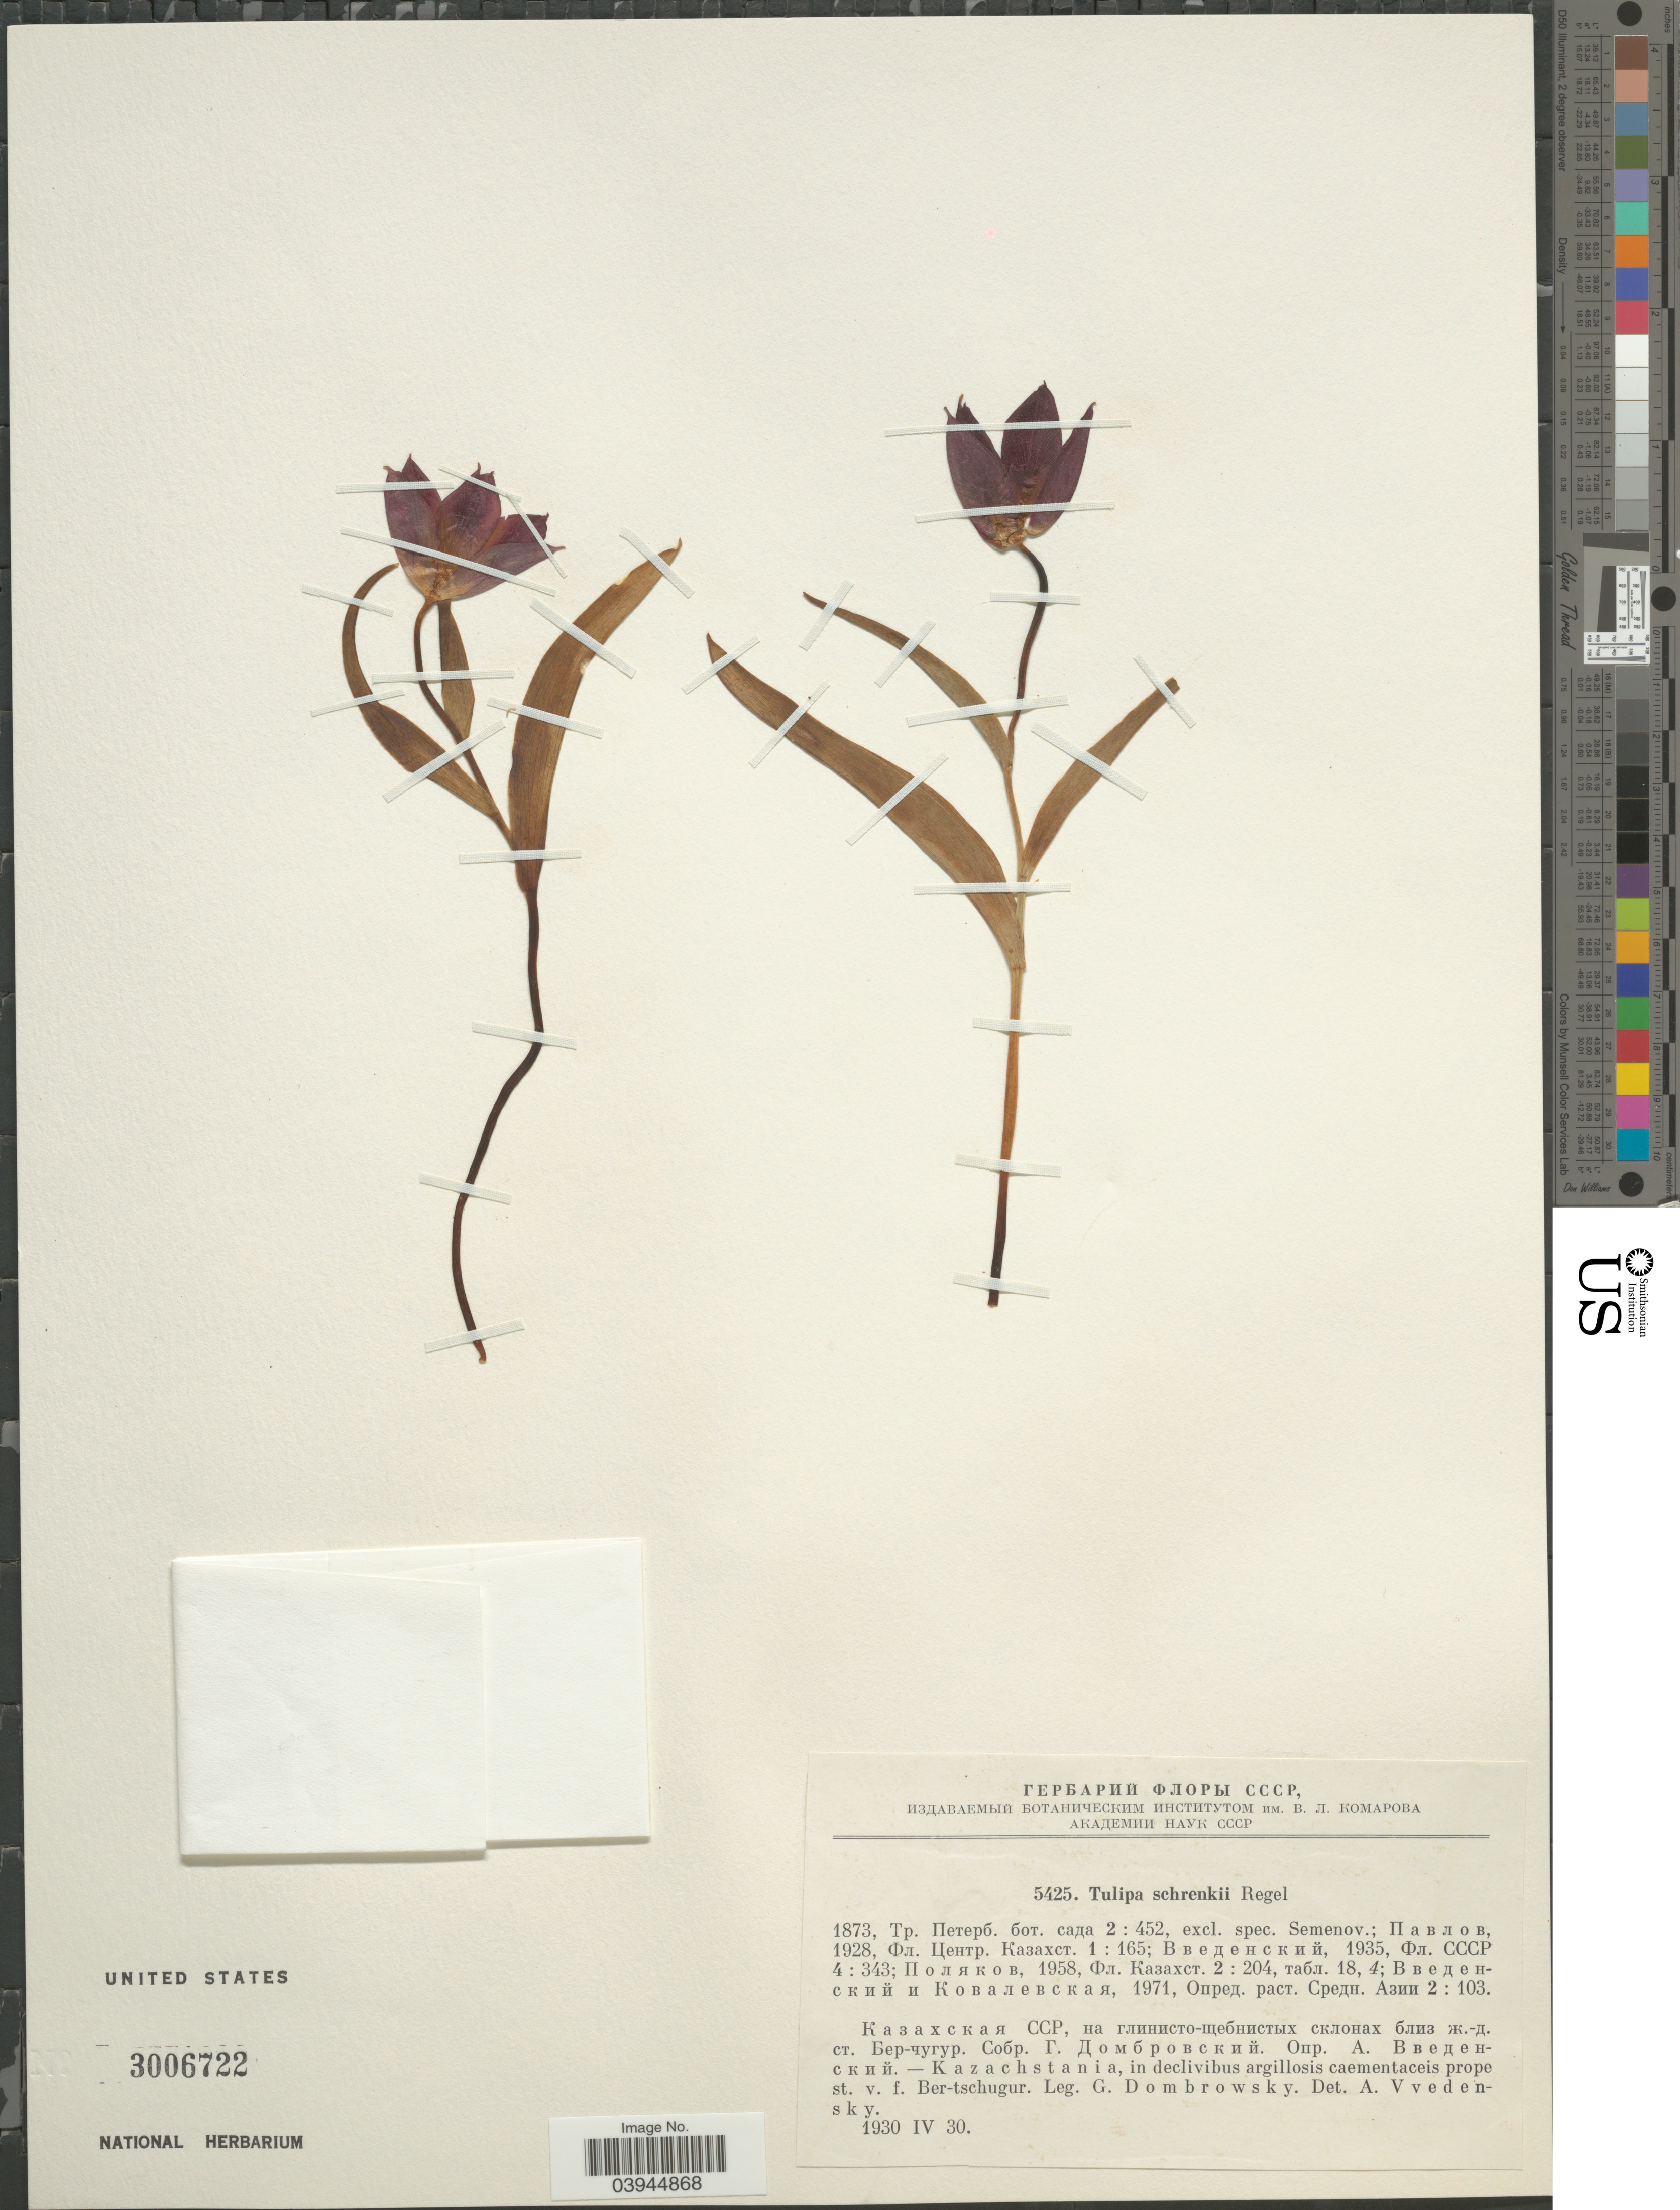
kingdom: Plantae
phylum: Tracheophyta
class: Liliopsida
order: Liliales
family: Liliaceae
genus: Tulipa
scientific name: Tulipa schrenkii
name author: Regel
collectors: G. Dombrowsky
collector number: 5425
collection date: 1930-04-30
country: Kazakhstan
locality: Kazachstania, in declivibus argillosis caementaceis prope st. v. f. Ber-tschugur.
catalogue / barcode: US 3006722